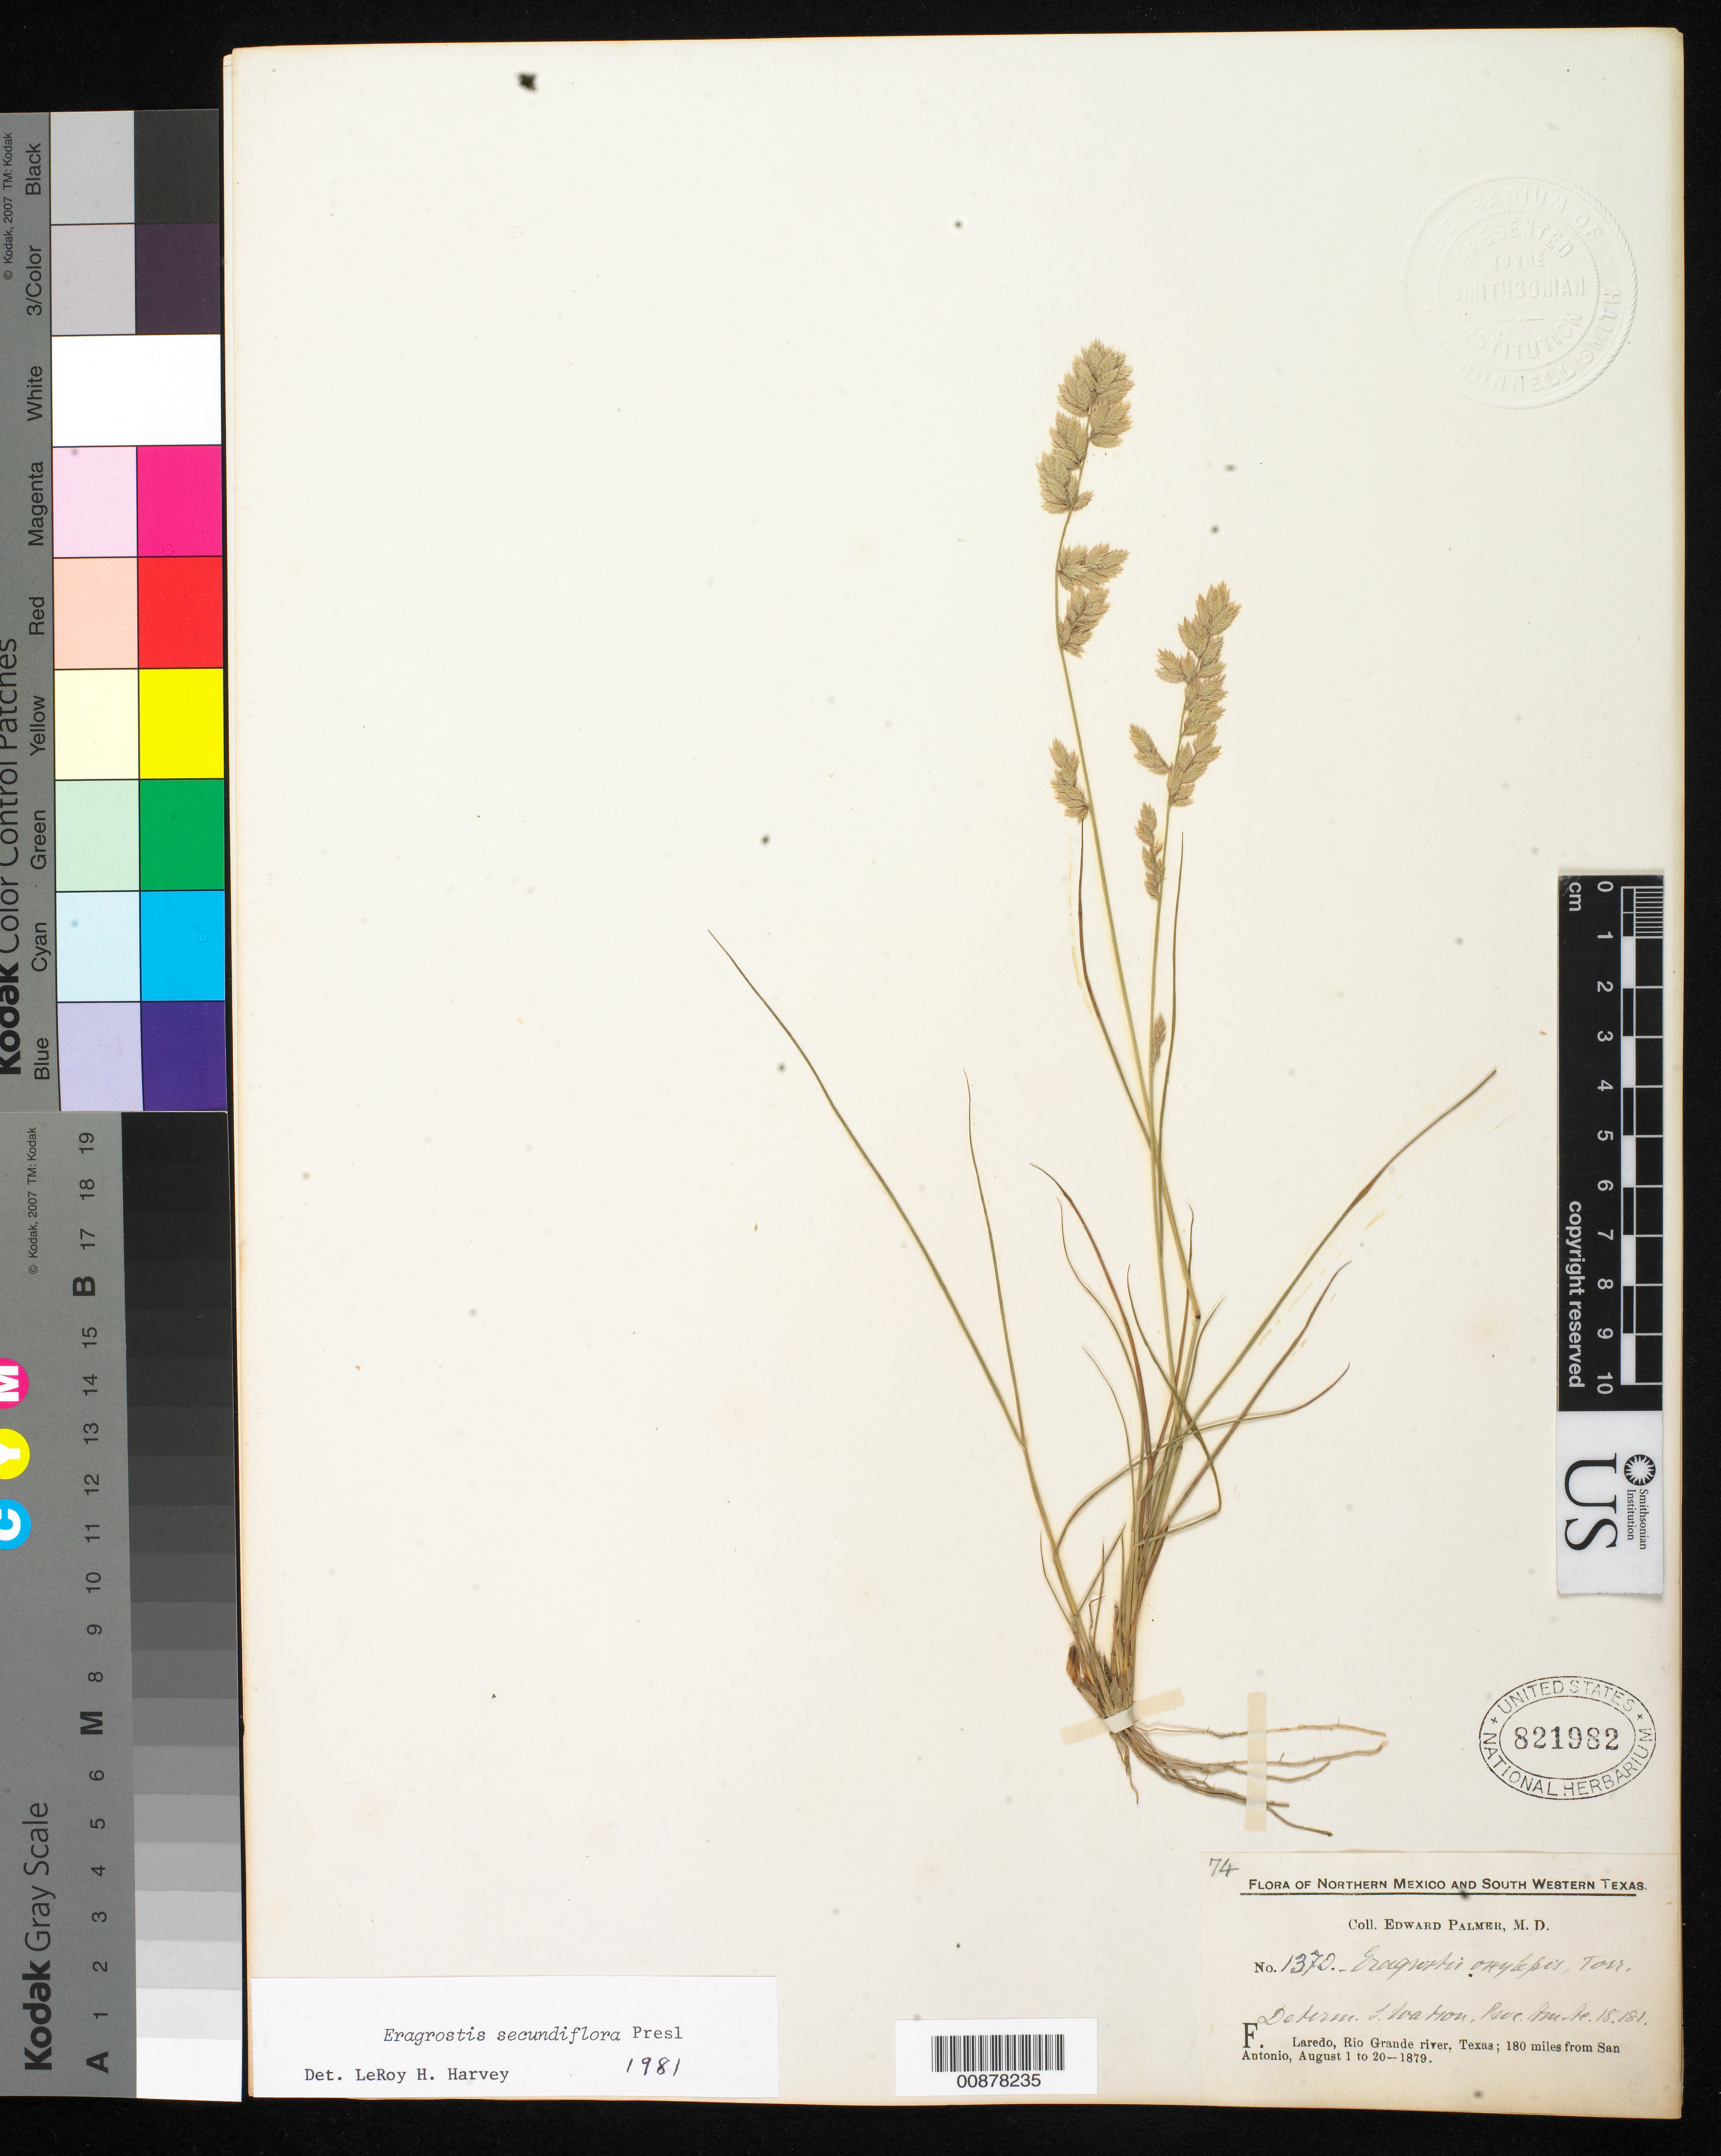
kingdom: Plantae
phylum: Tracheophyta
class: Liliopsida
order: Poales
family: Poaceae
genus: Eragrostis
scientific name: Eragrostis secundiflora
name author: J. Presl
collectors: E. Palmer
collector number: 1370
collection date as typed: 01 Aug 1879 to 20 Aug 1879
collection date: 1879-08-01/1879-08-20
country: United States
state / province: Texas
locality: F. Laredo, Rio Grande river, Texas; 180 miles from San Antonio.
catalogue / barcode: US 821982